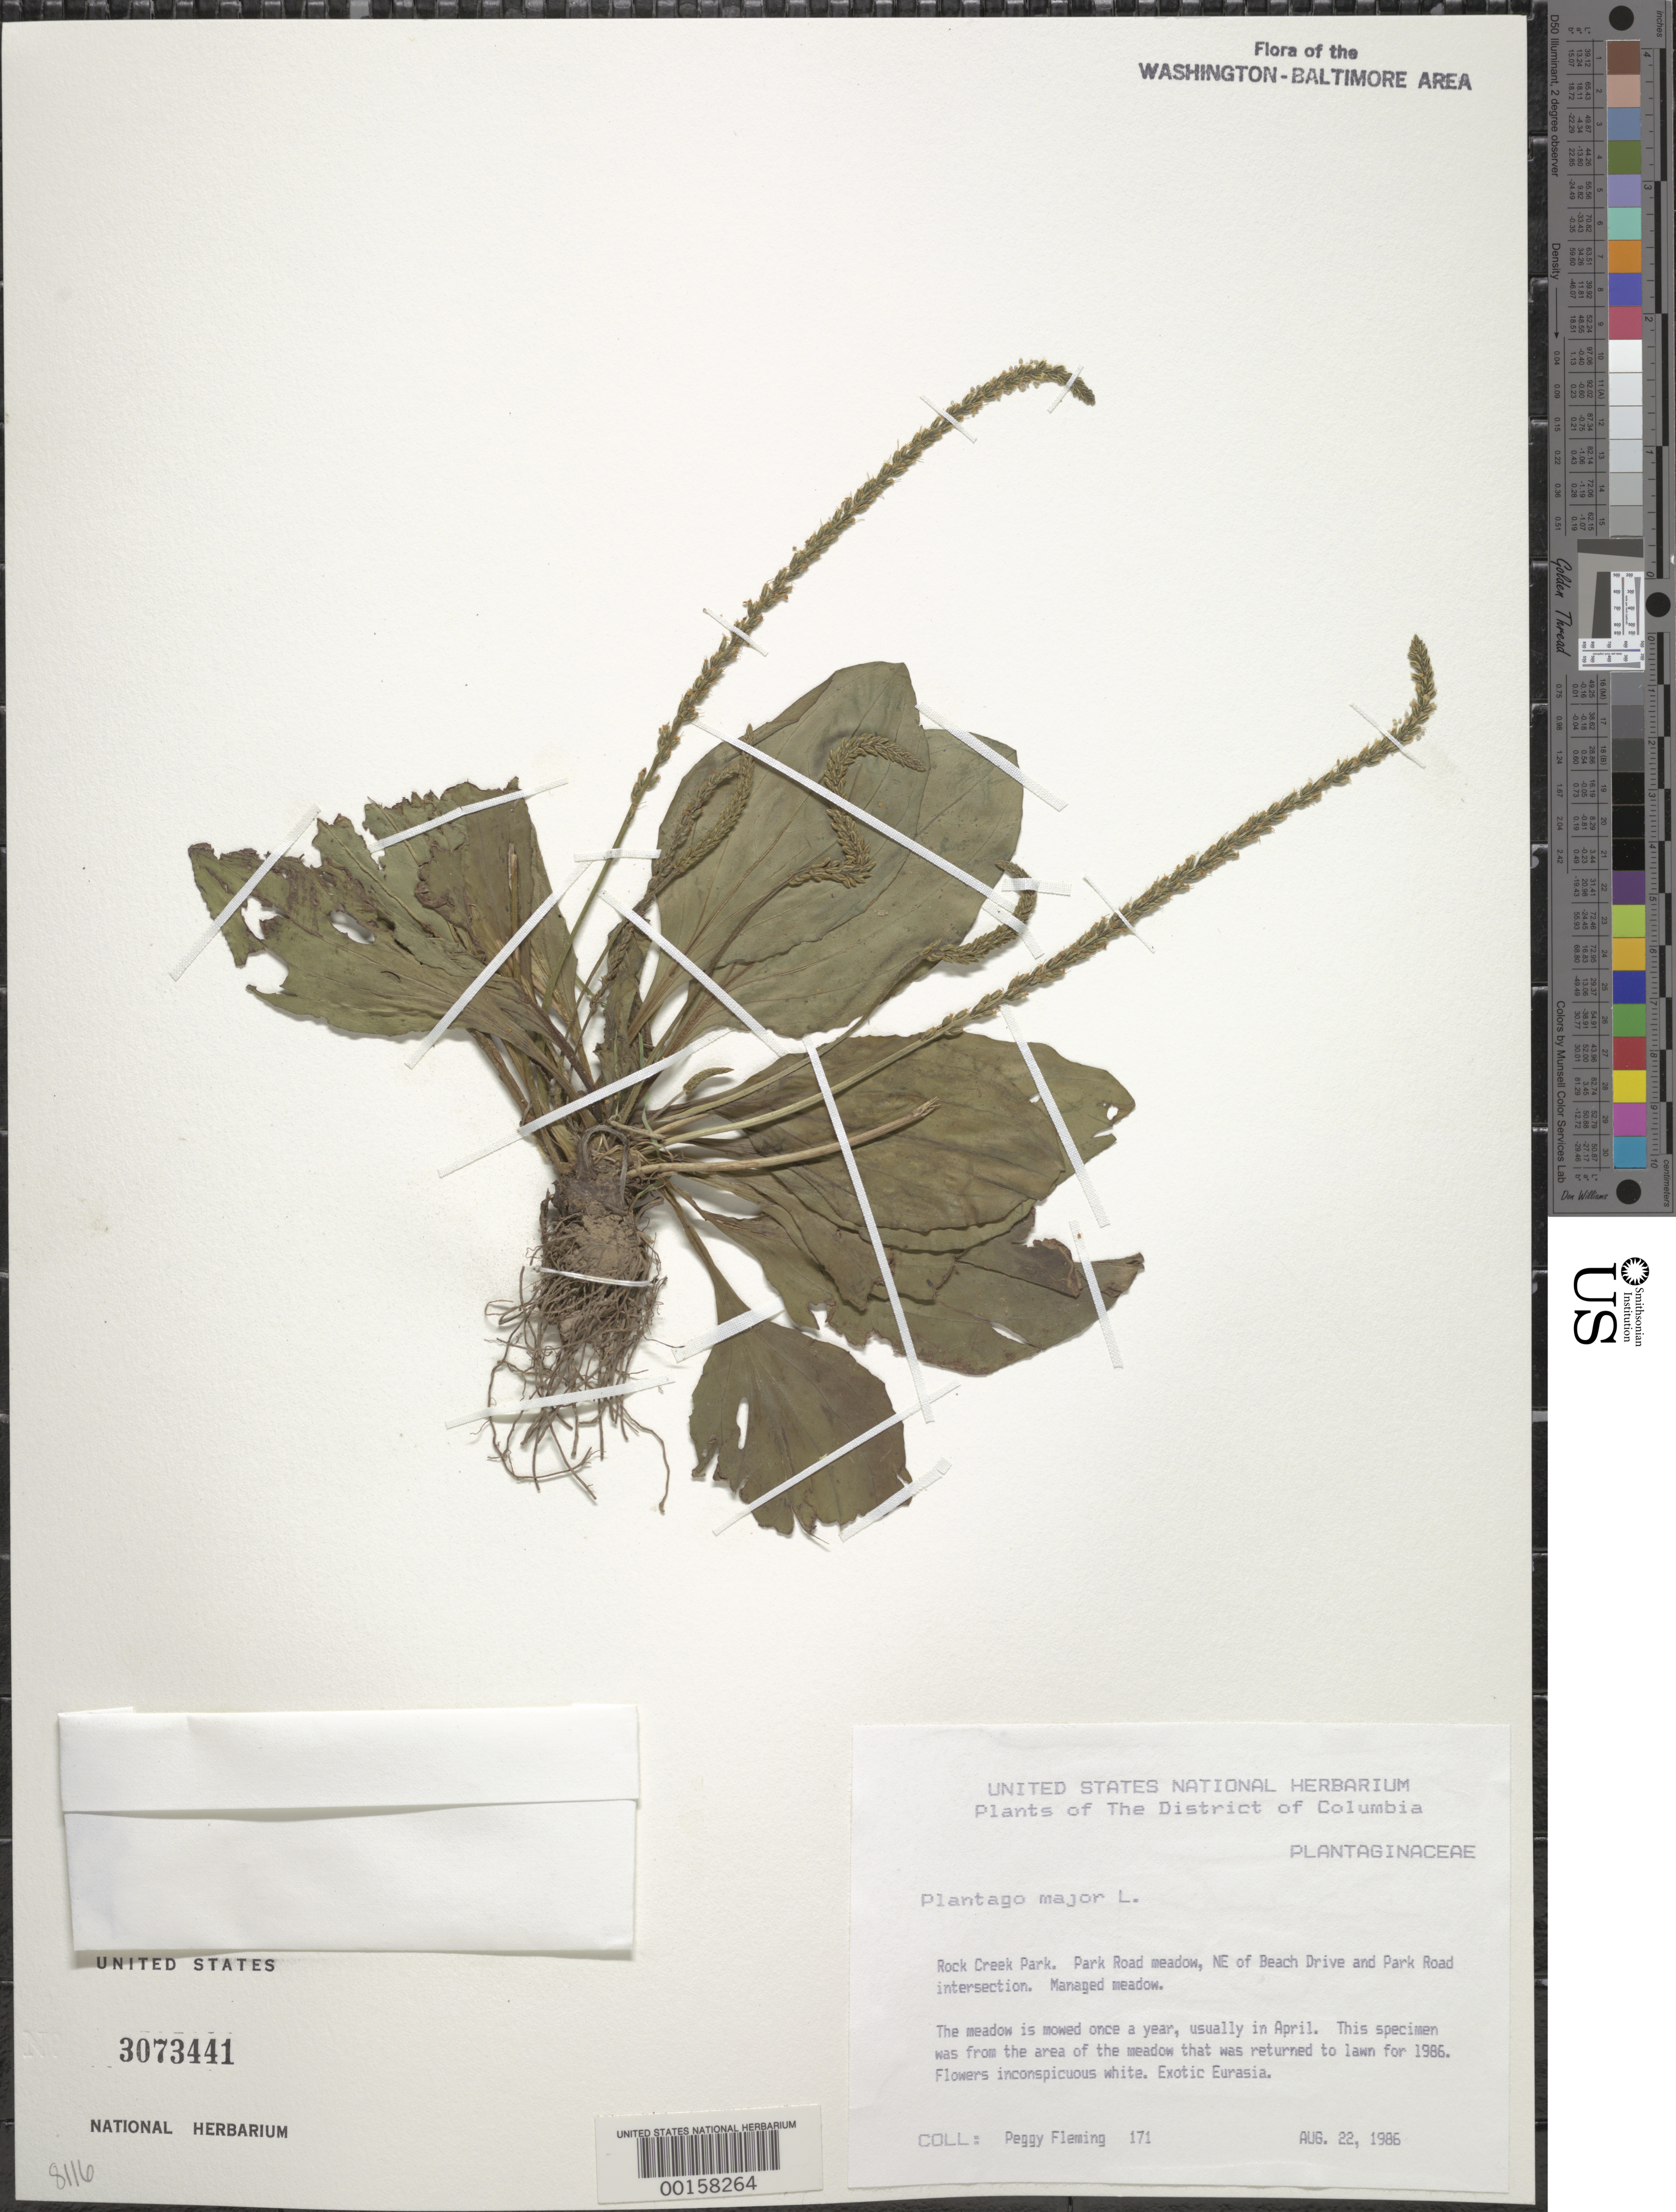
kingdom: Plantae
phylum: Tracheophyta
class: Magnoliopsida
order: Lamiales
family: Plantaginaceae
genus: Plantago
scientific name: Plantago major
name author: L.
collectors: P. Fleming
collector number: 171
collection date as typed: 22 Aug 1986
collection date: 1986-08-22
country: United States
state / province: District of Columbia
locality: Rock Creek Park, Park Road meadow, NE of Beach Dr and Park Rd. Intersection Rock Creek Park and Vicinity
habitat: Meadow returned to lawn for 1986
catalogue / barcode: US 3073441